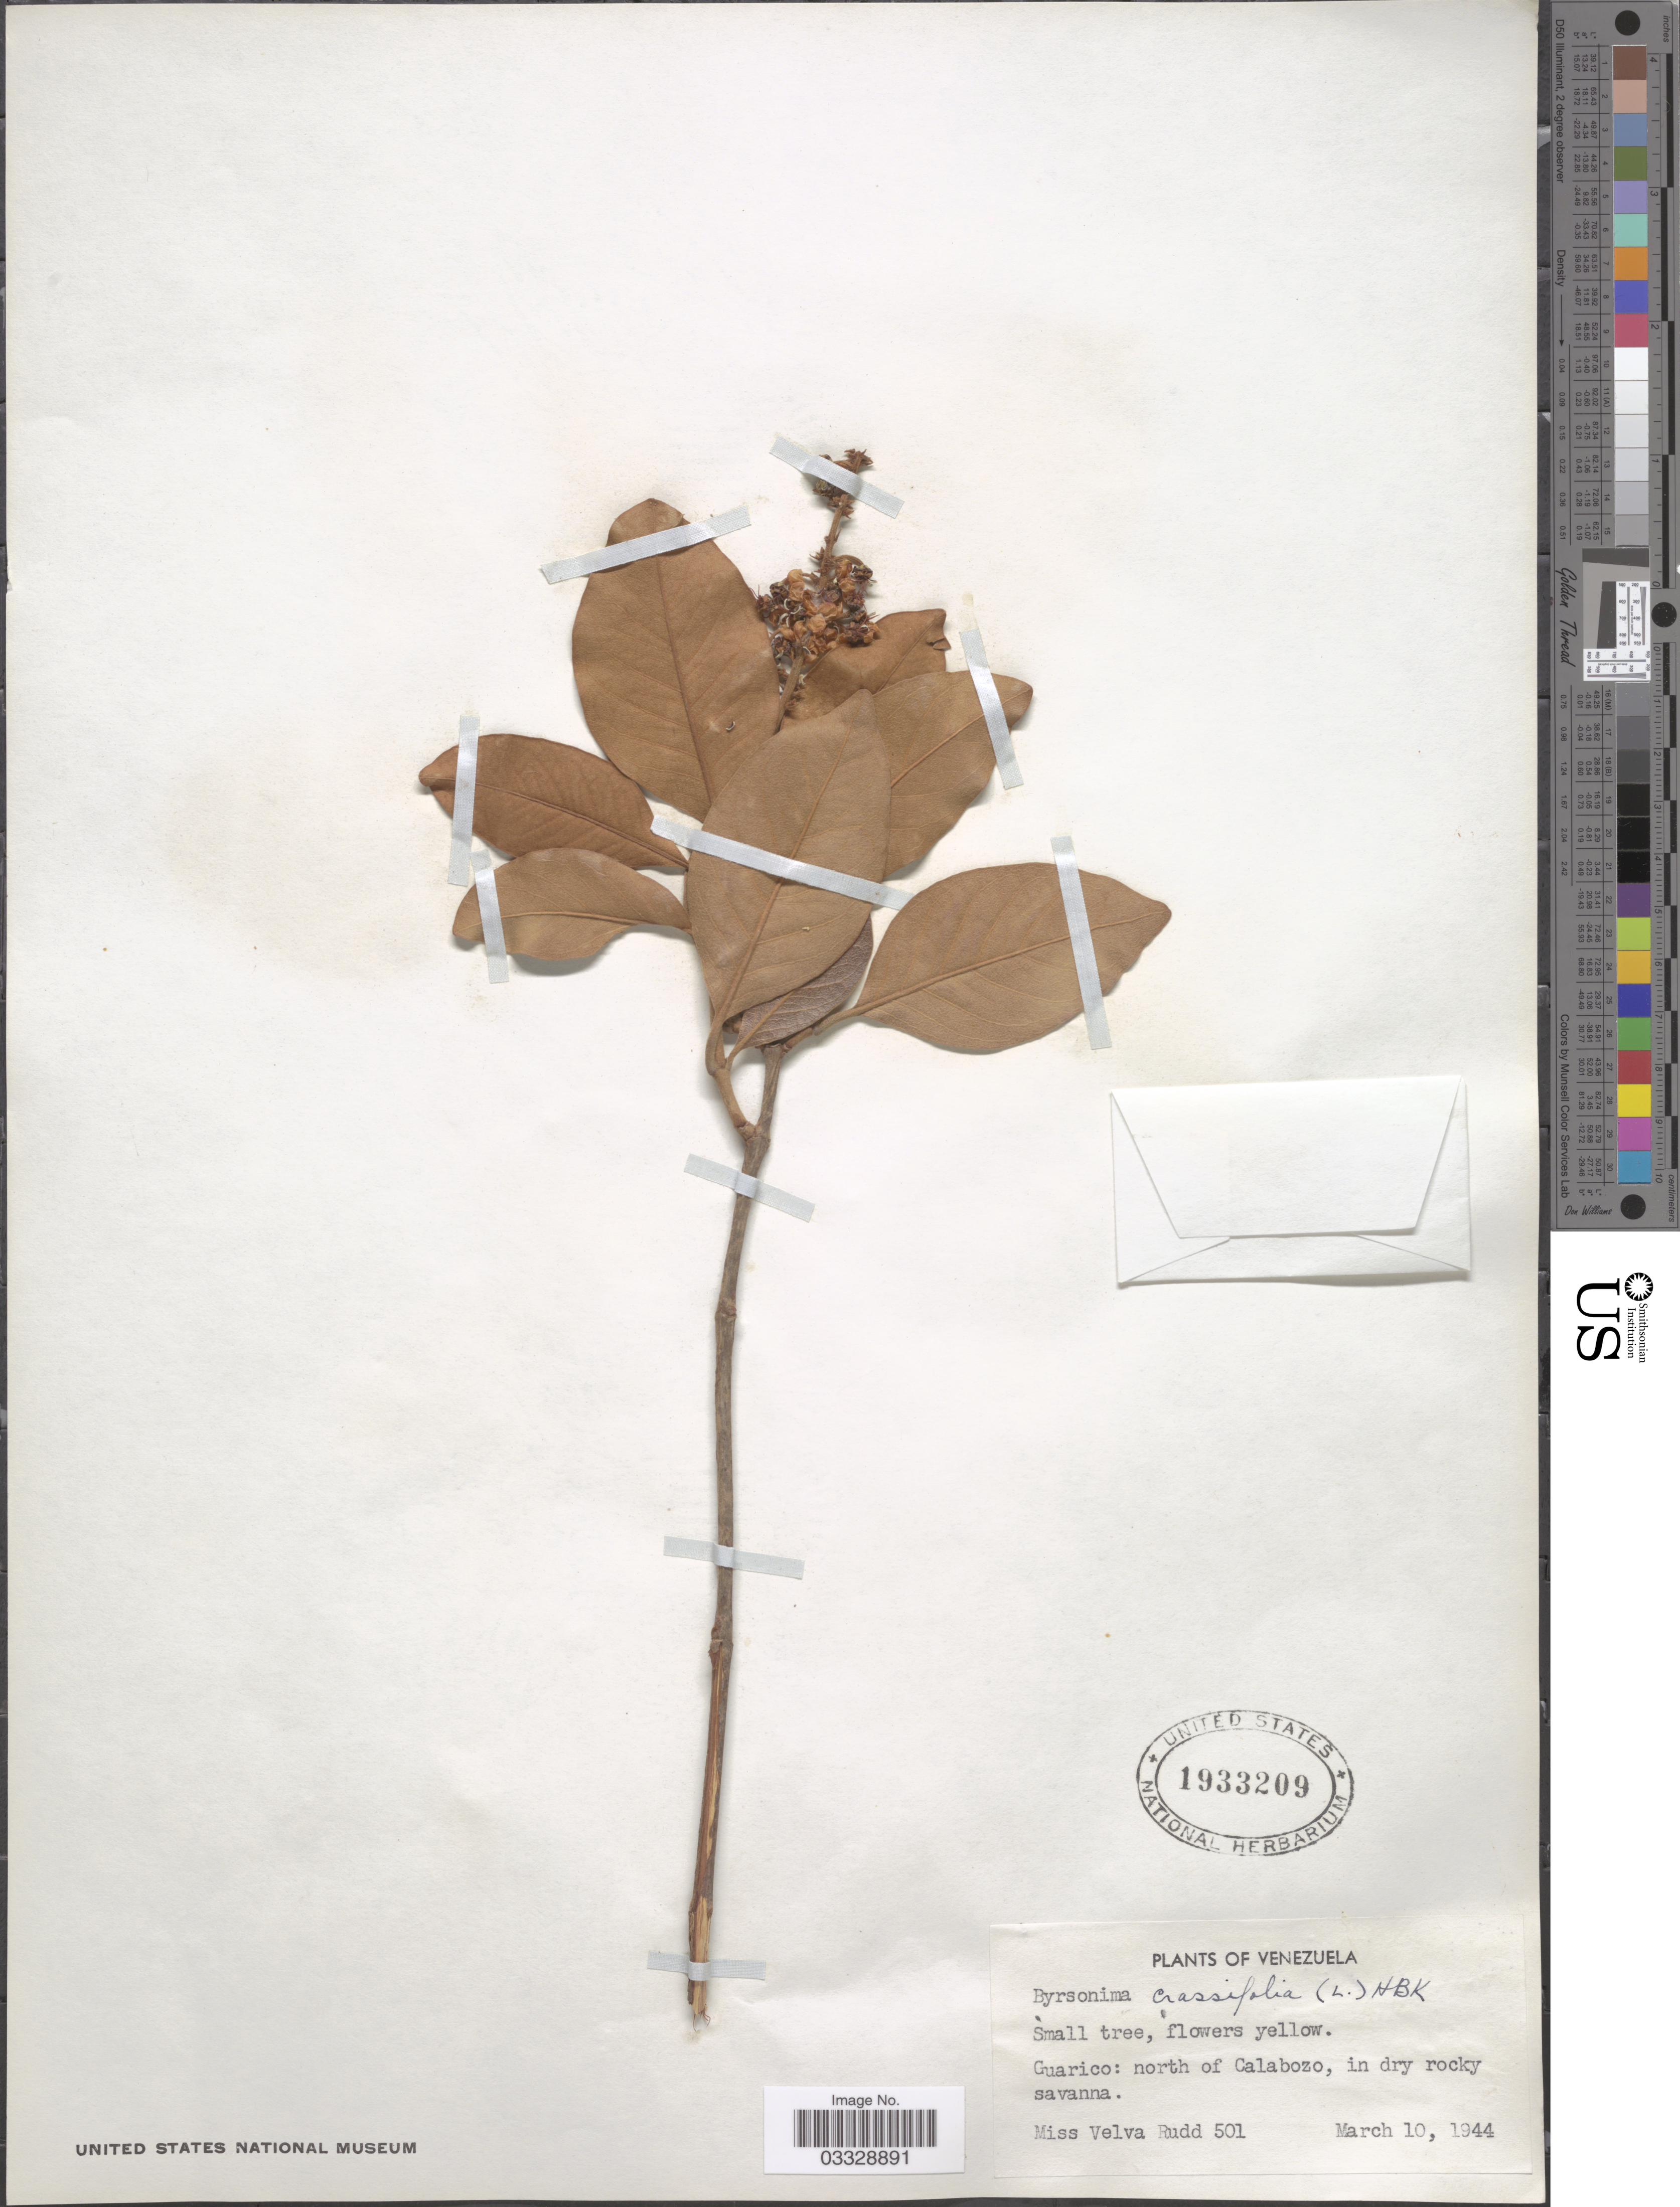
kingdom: Plantae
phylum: Tracheophyta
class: Magnoliopsida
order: Malpighiales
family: Malpighiaceae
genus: Byrsonima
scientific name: Byrsonima crassifolia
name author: (L.) Kunth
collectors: V. E. Rudd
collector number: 501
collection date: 1944-03-10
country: Venezuela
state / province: Guárico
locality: North of Calabozo, in dry rocky savanna.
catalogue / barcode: US 1933209